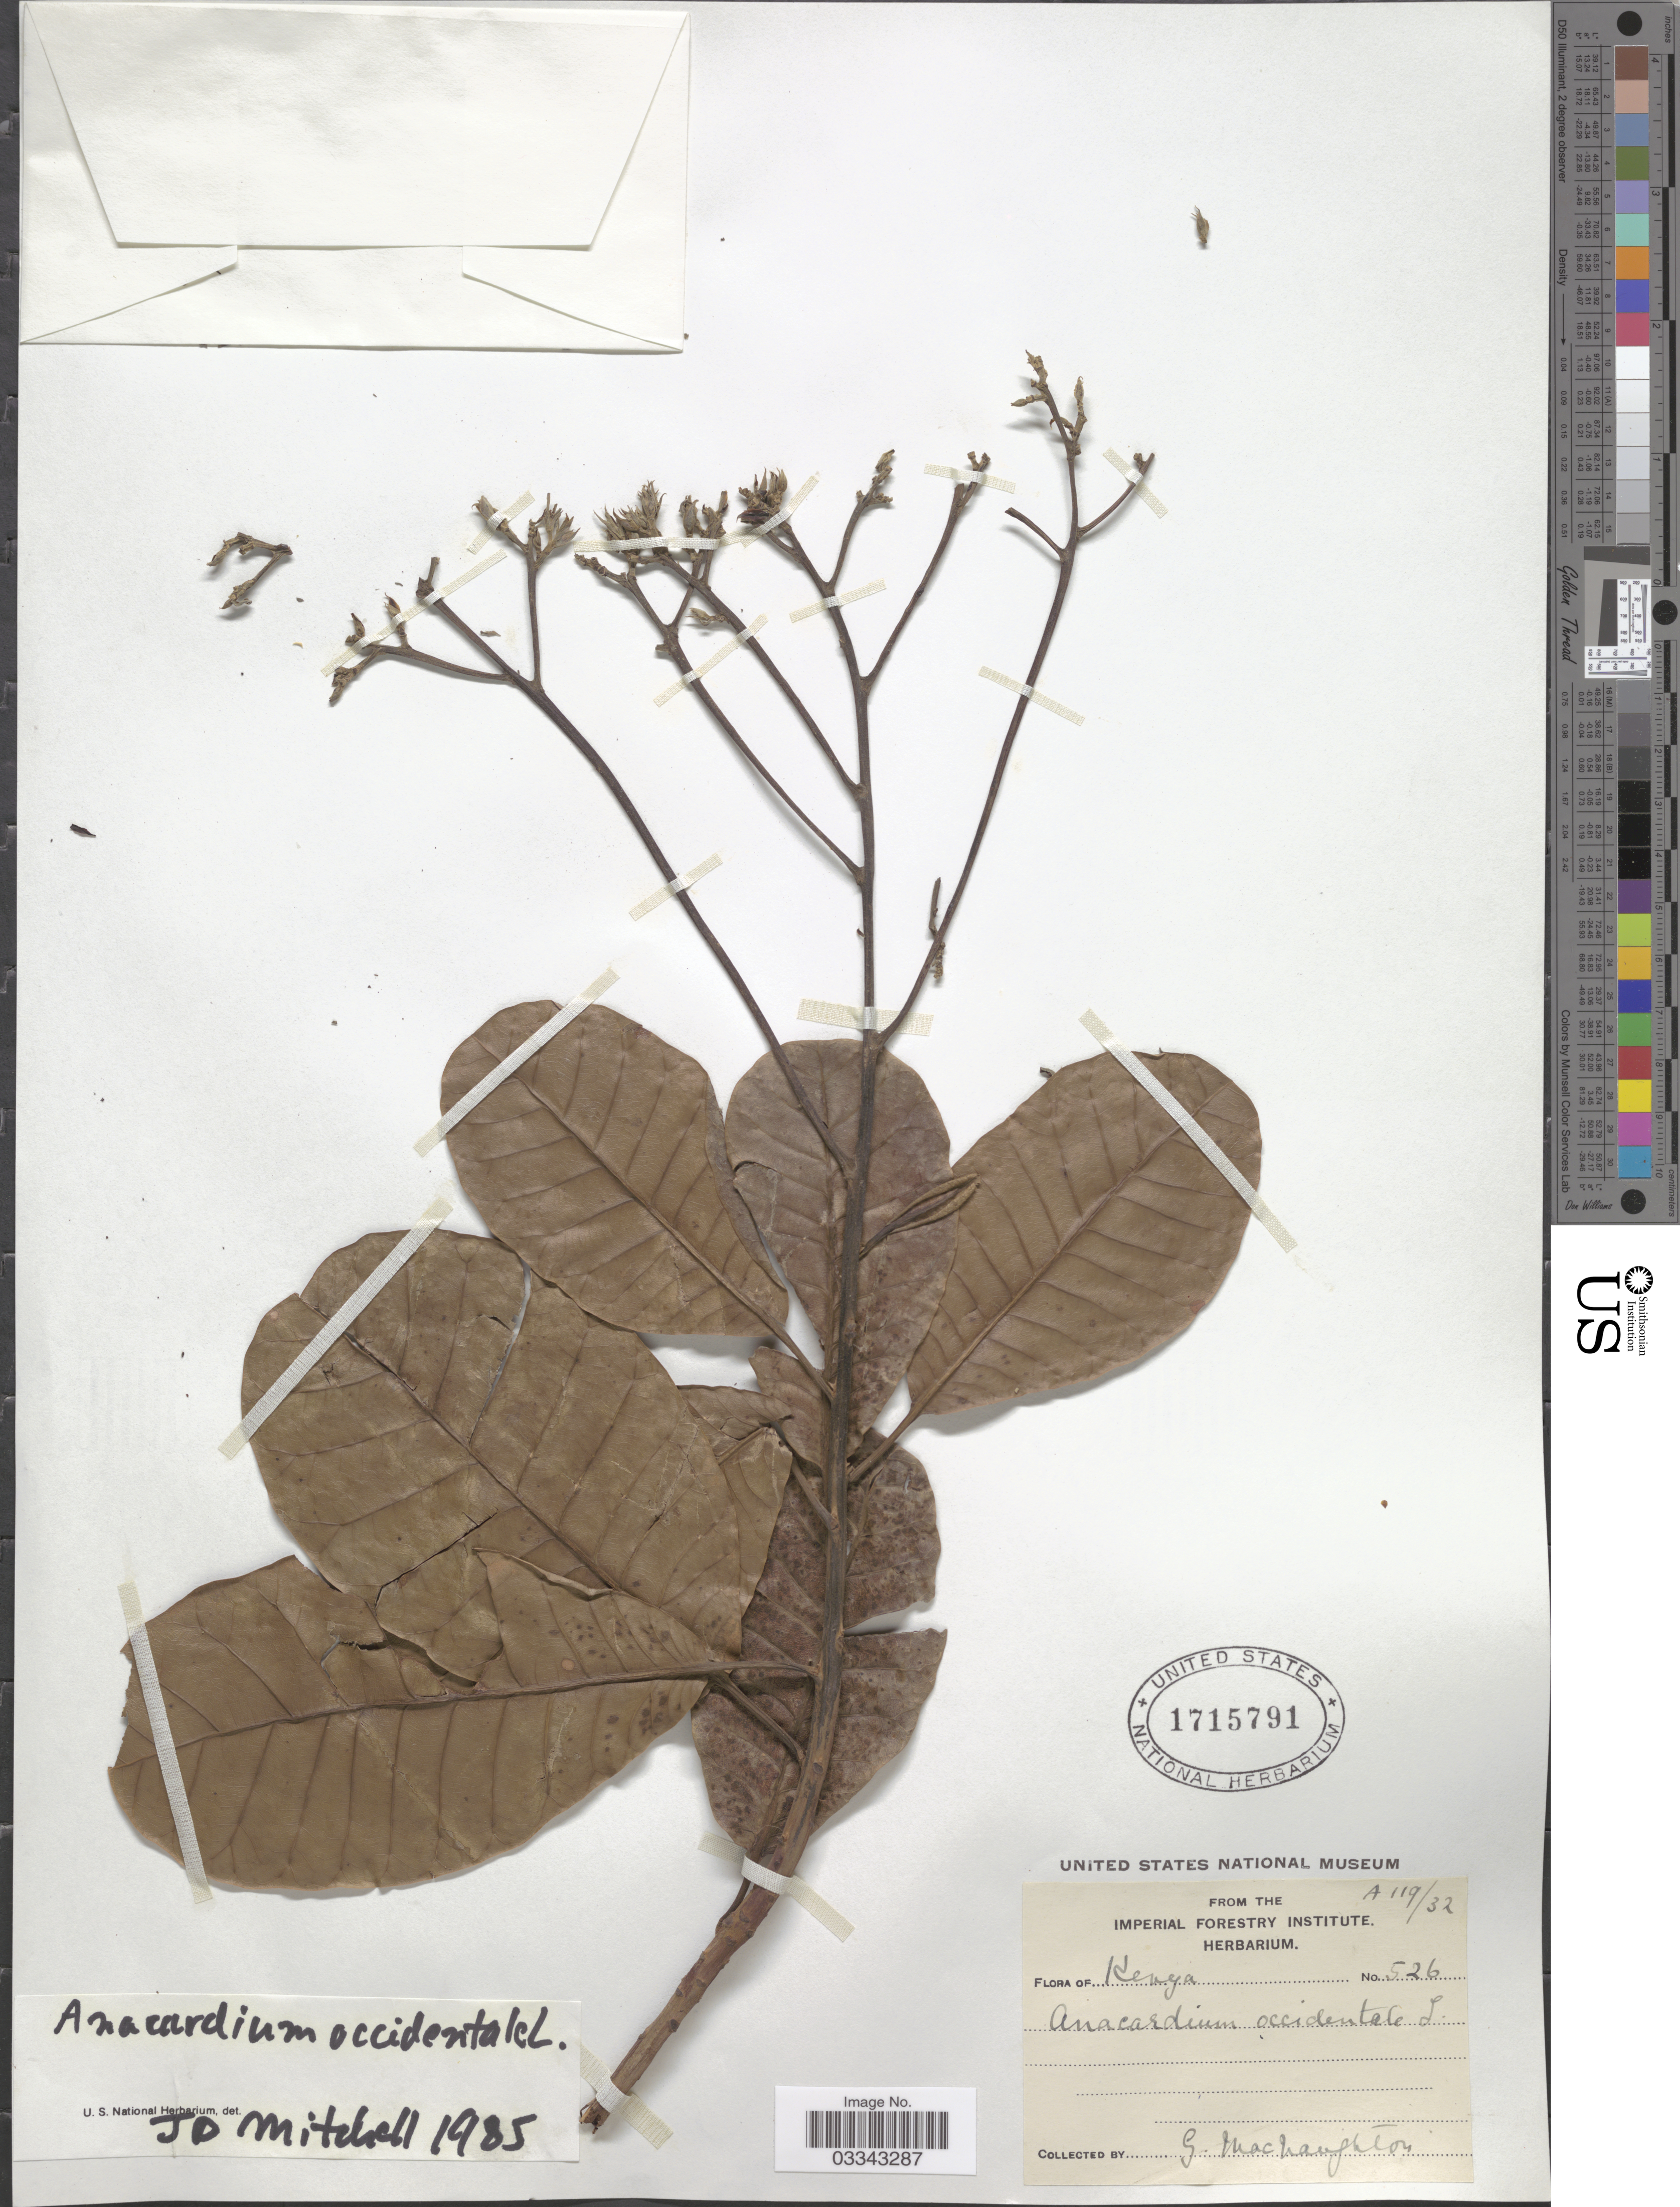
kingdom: Plantae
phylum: Tracheophyta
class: Magnoliopsida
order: Sapindales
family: Anacardiaceae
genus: Anacardium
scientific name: Anacardium occidentale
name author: L.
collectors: G. Macnaughton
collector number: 526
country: Kenya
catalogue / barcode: US 1715791